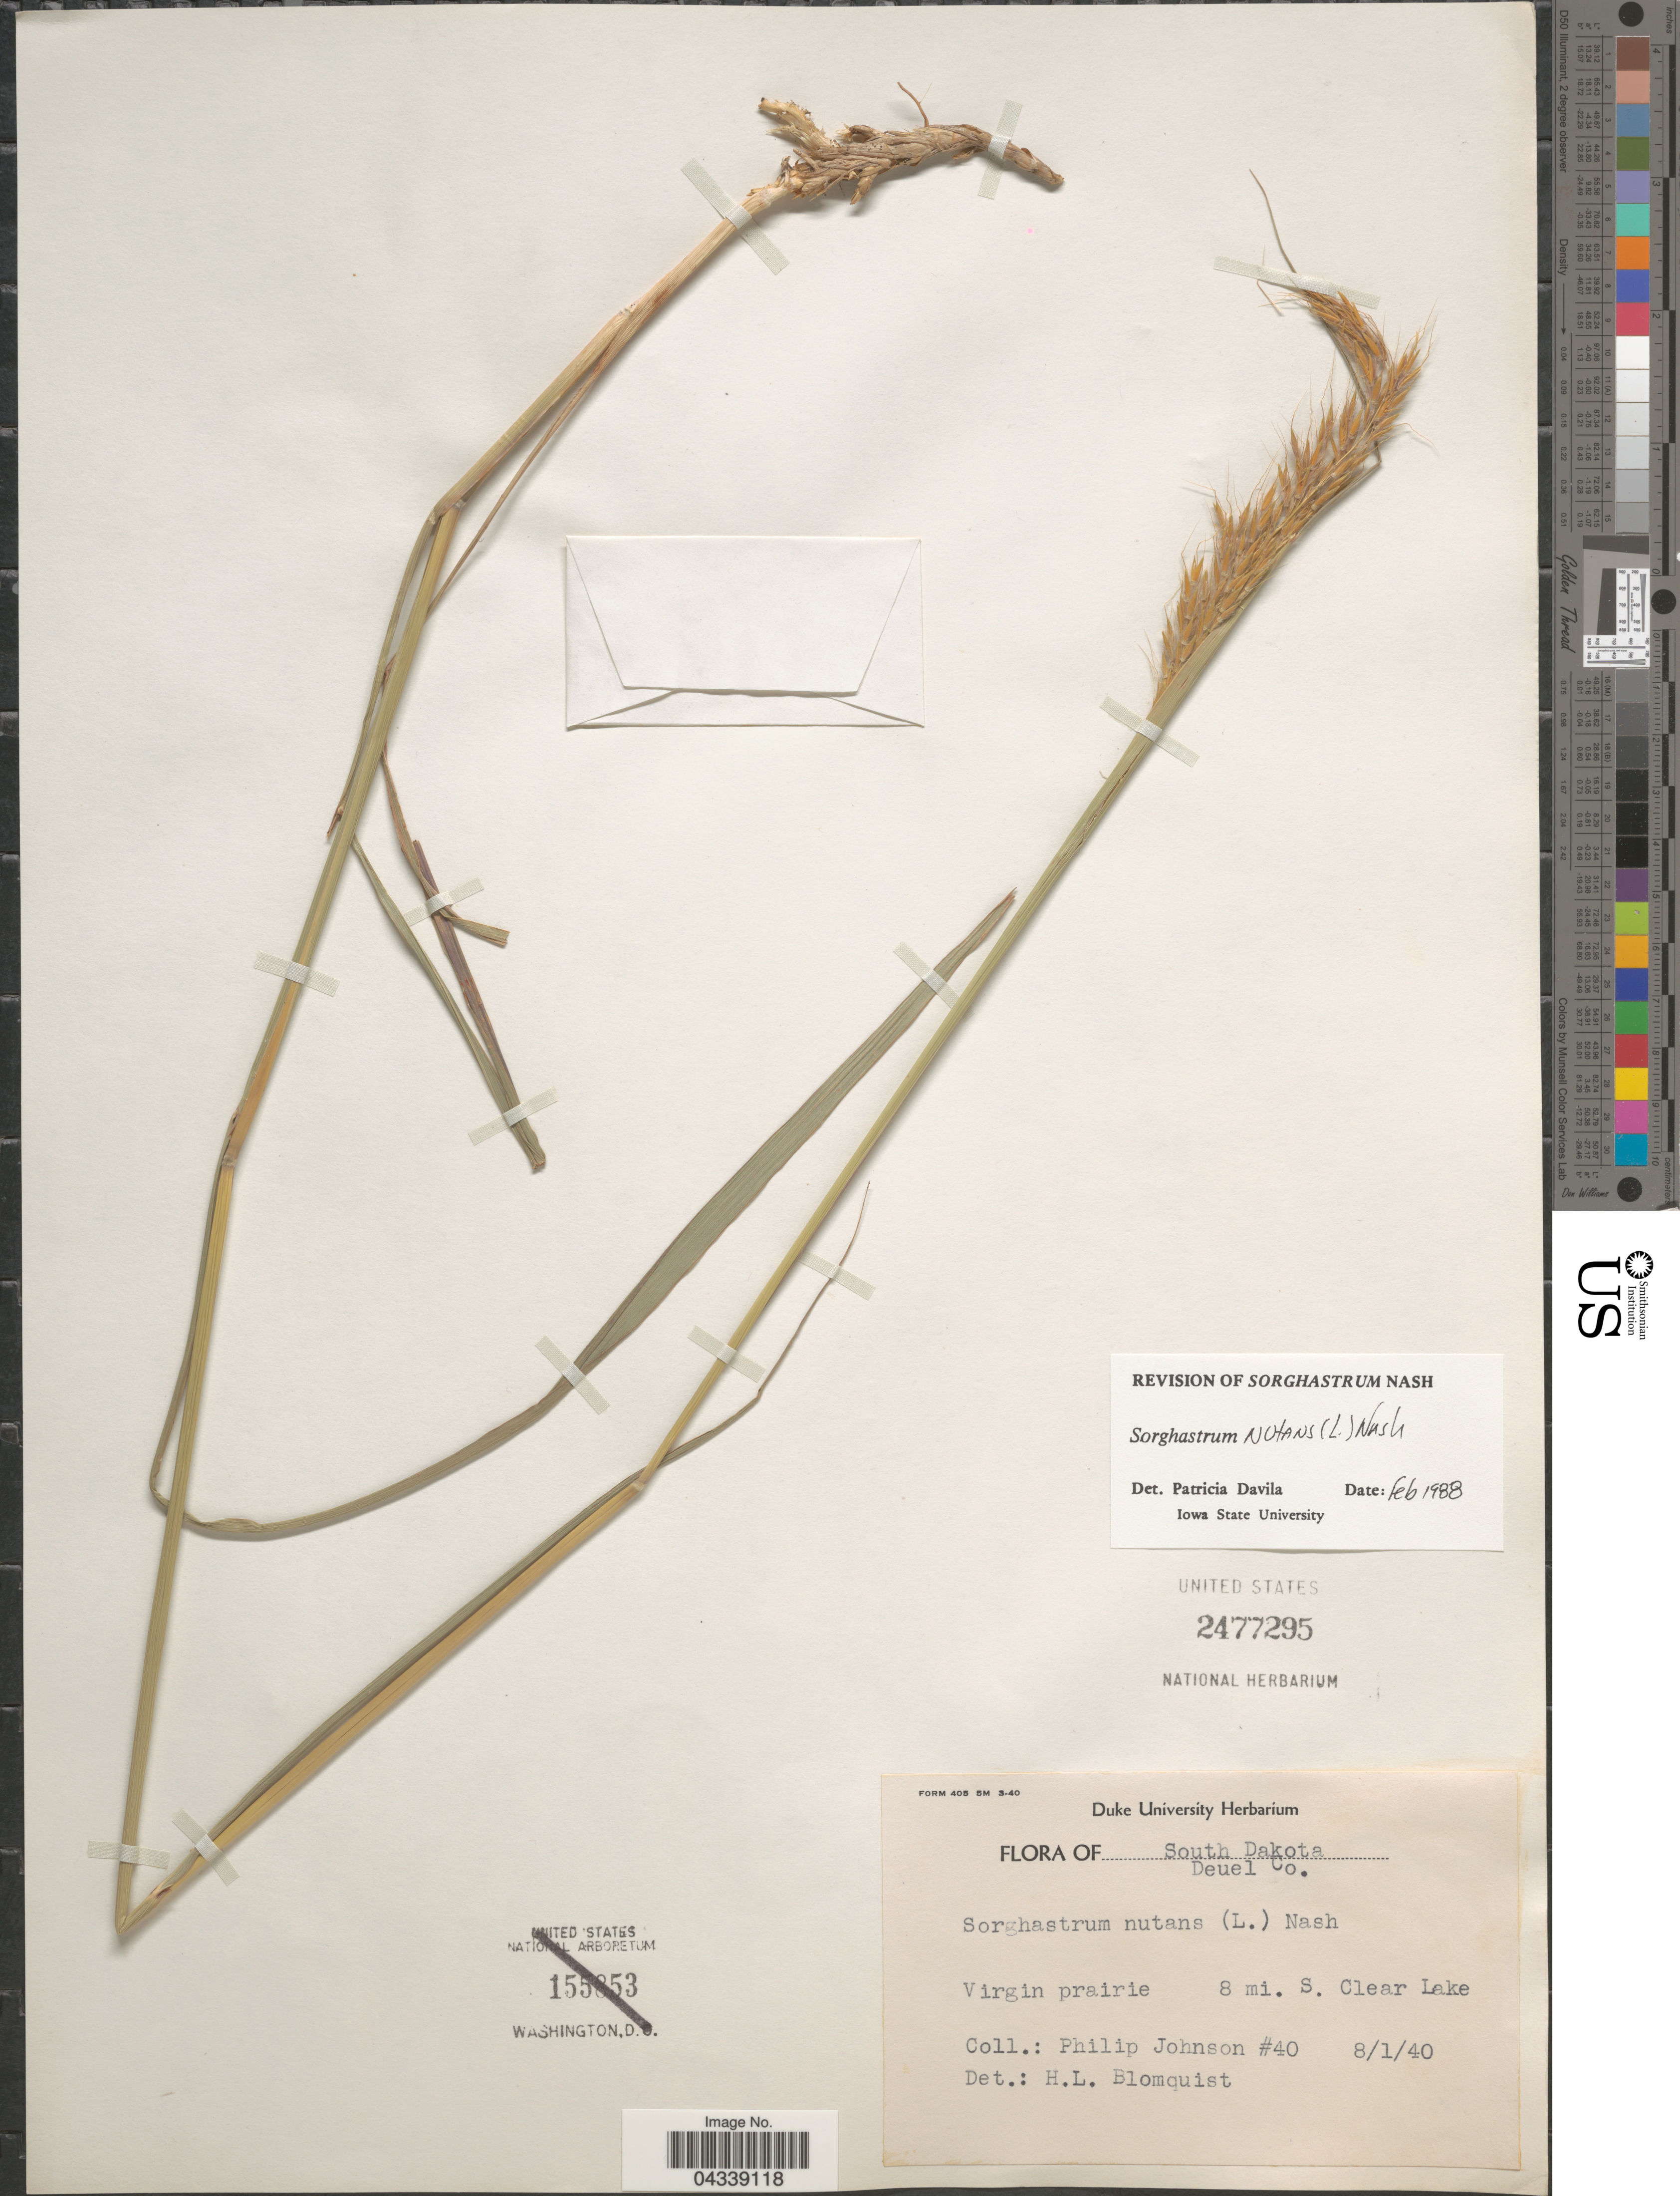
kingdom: Plantae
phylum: Tracheophyta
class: Liliopsida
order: Poales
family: Poaceae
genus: Sorghastrum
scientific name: Sorghastrum nutans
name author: (L.) Nash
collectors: P. Johnson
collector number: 40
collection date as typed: Transcribed d/m/y: 1/8/40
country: United States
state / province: South Dakota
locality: Deuel Co. Virgin prairie. 8 mi. S. Clear Lake.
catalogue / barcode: US 2477295